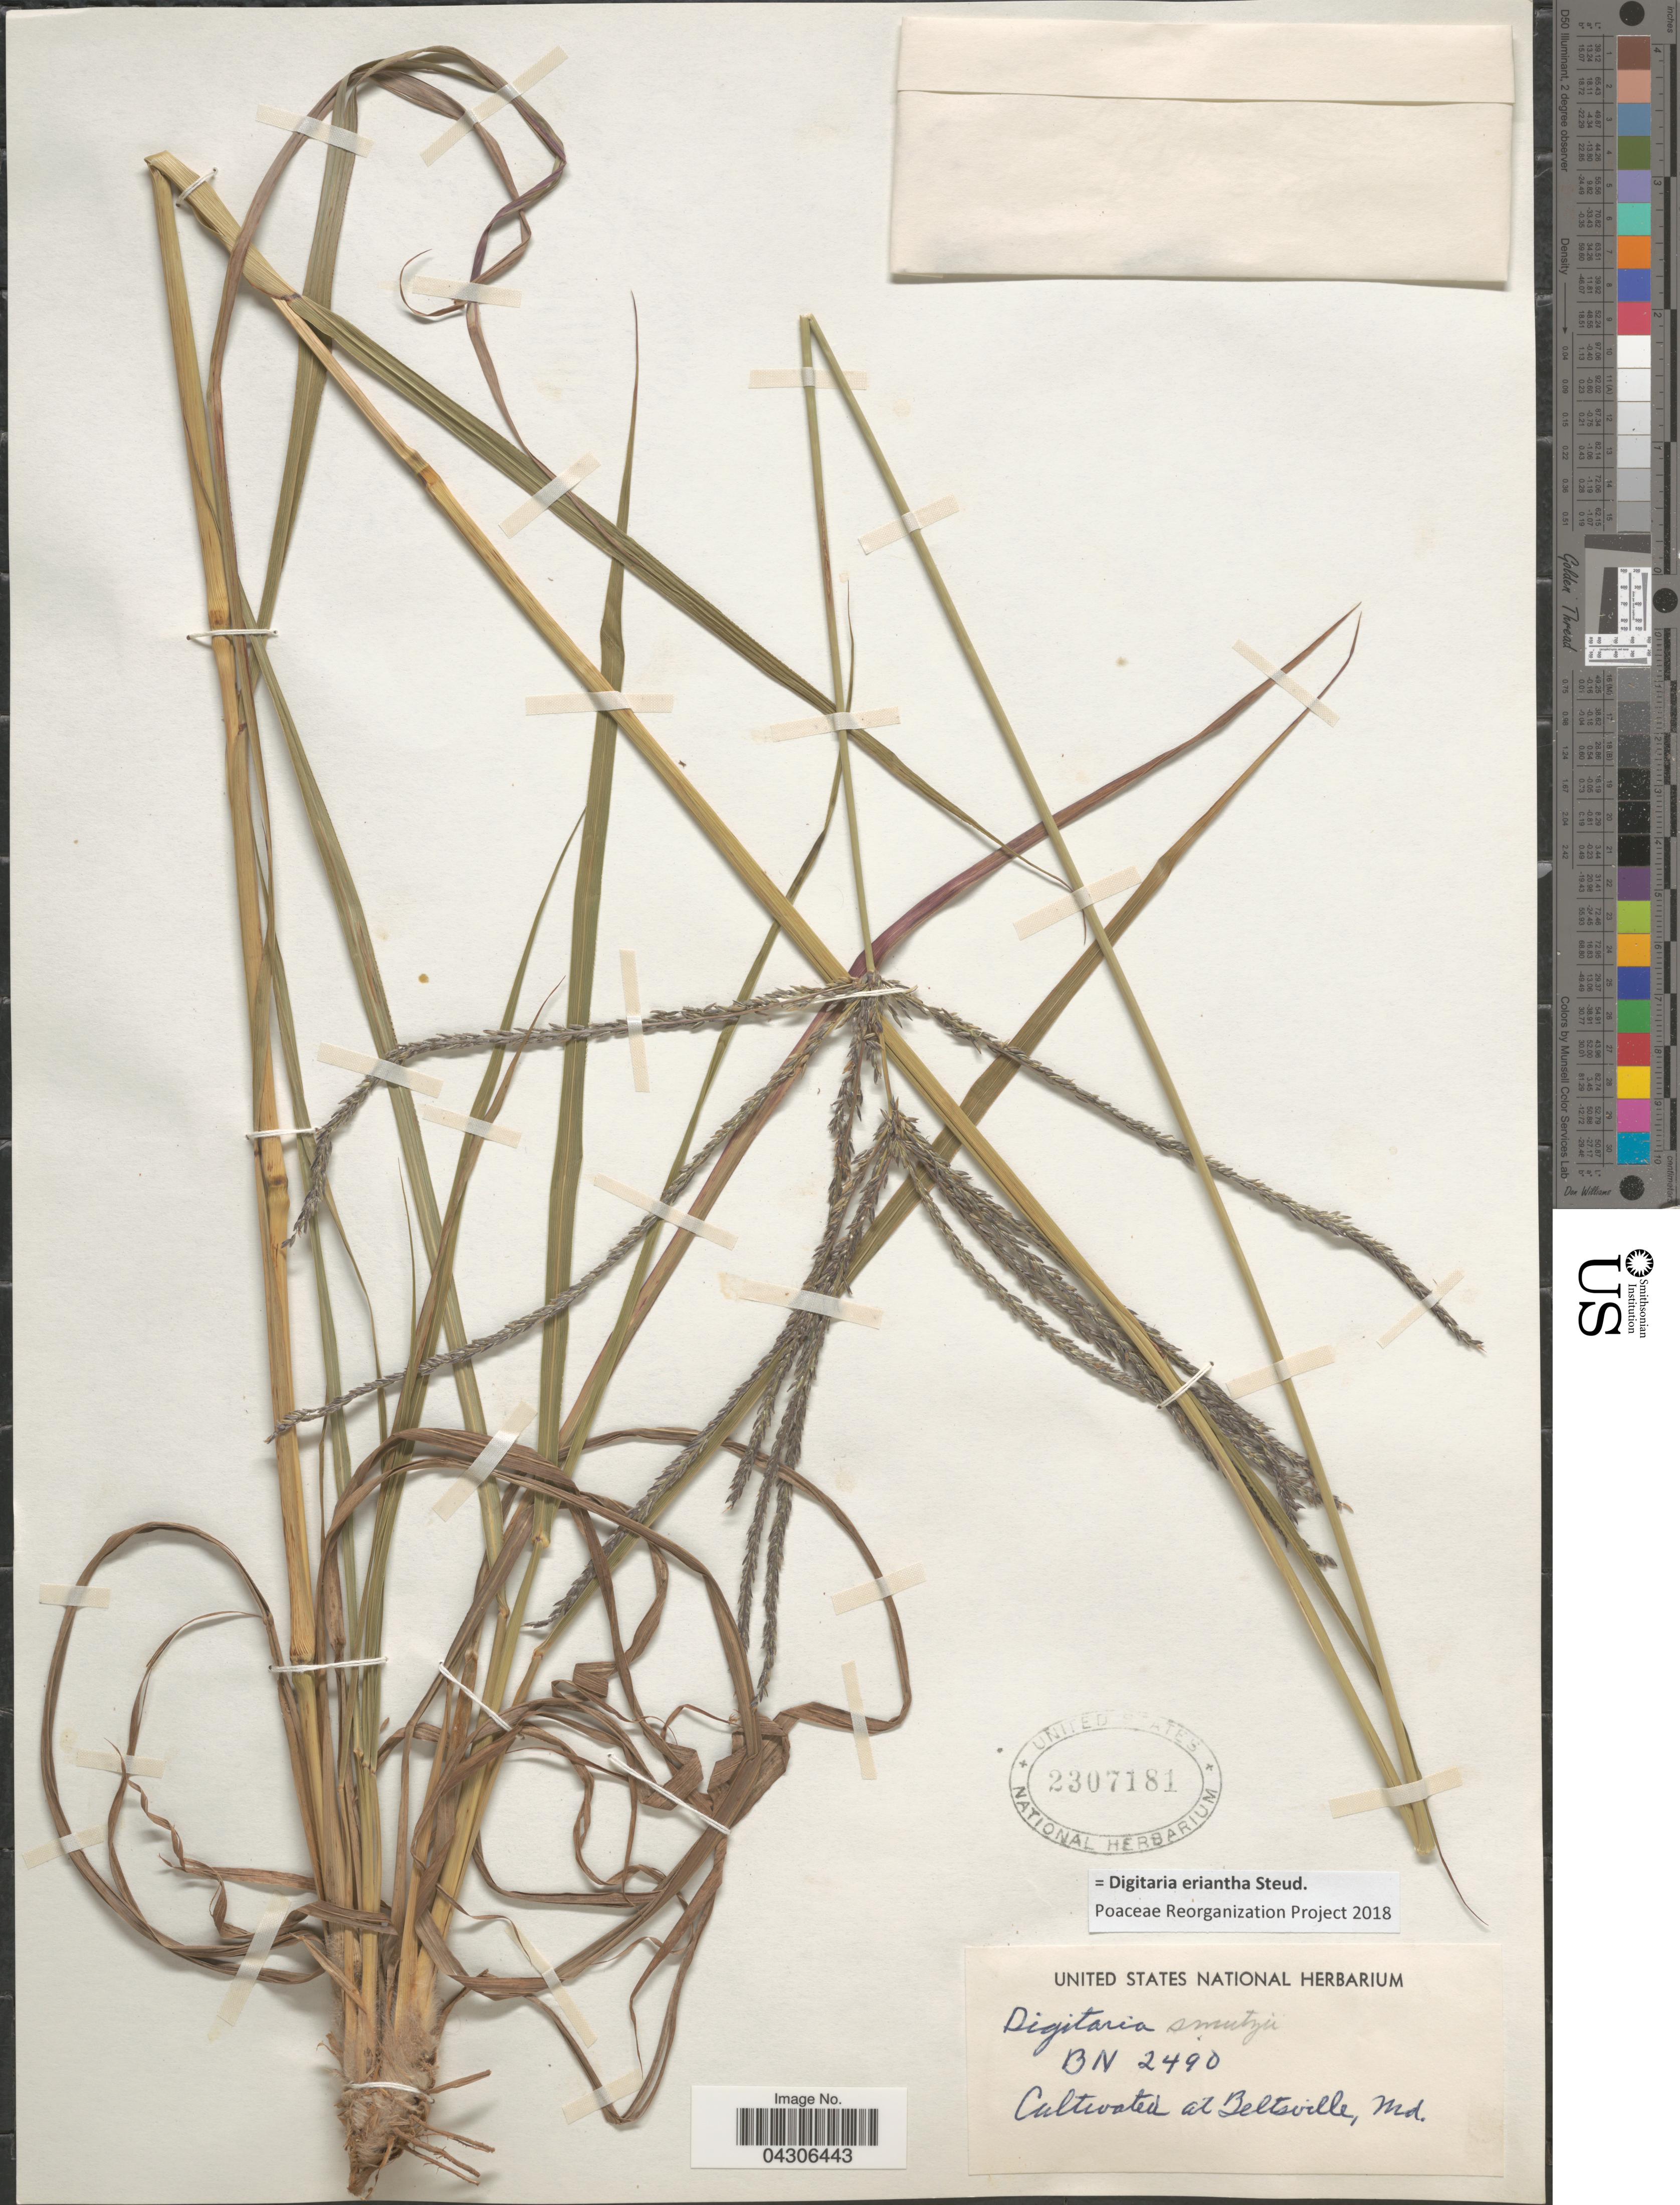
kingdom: Plantae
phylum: Tracheophyta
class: Liliopsida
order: Poales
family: Poaceae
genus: Digitaria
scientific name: Digitaria eriantha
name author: Steud.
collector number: BN 2490?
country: United States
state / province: Maryland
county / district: Prince George's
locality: Cultivated at Beltsville.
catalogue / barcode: US 2307181